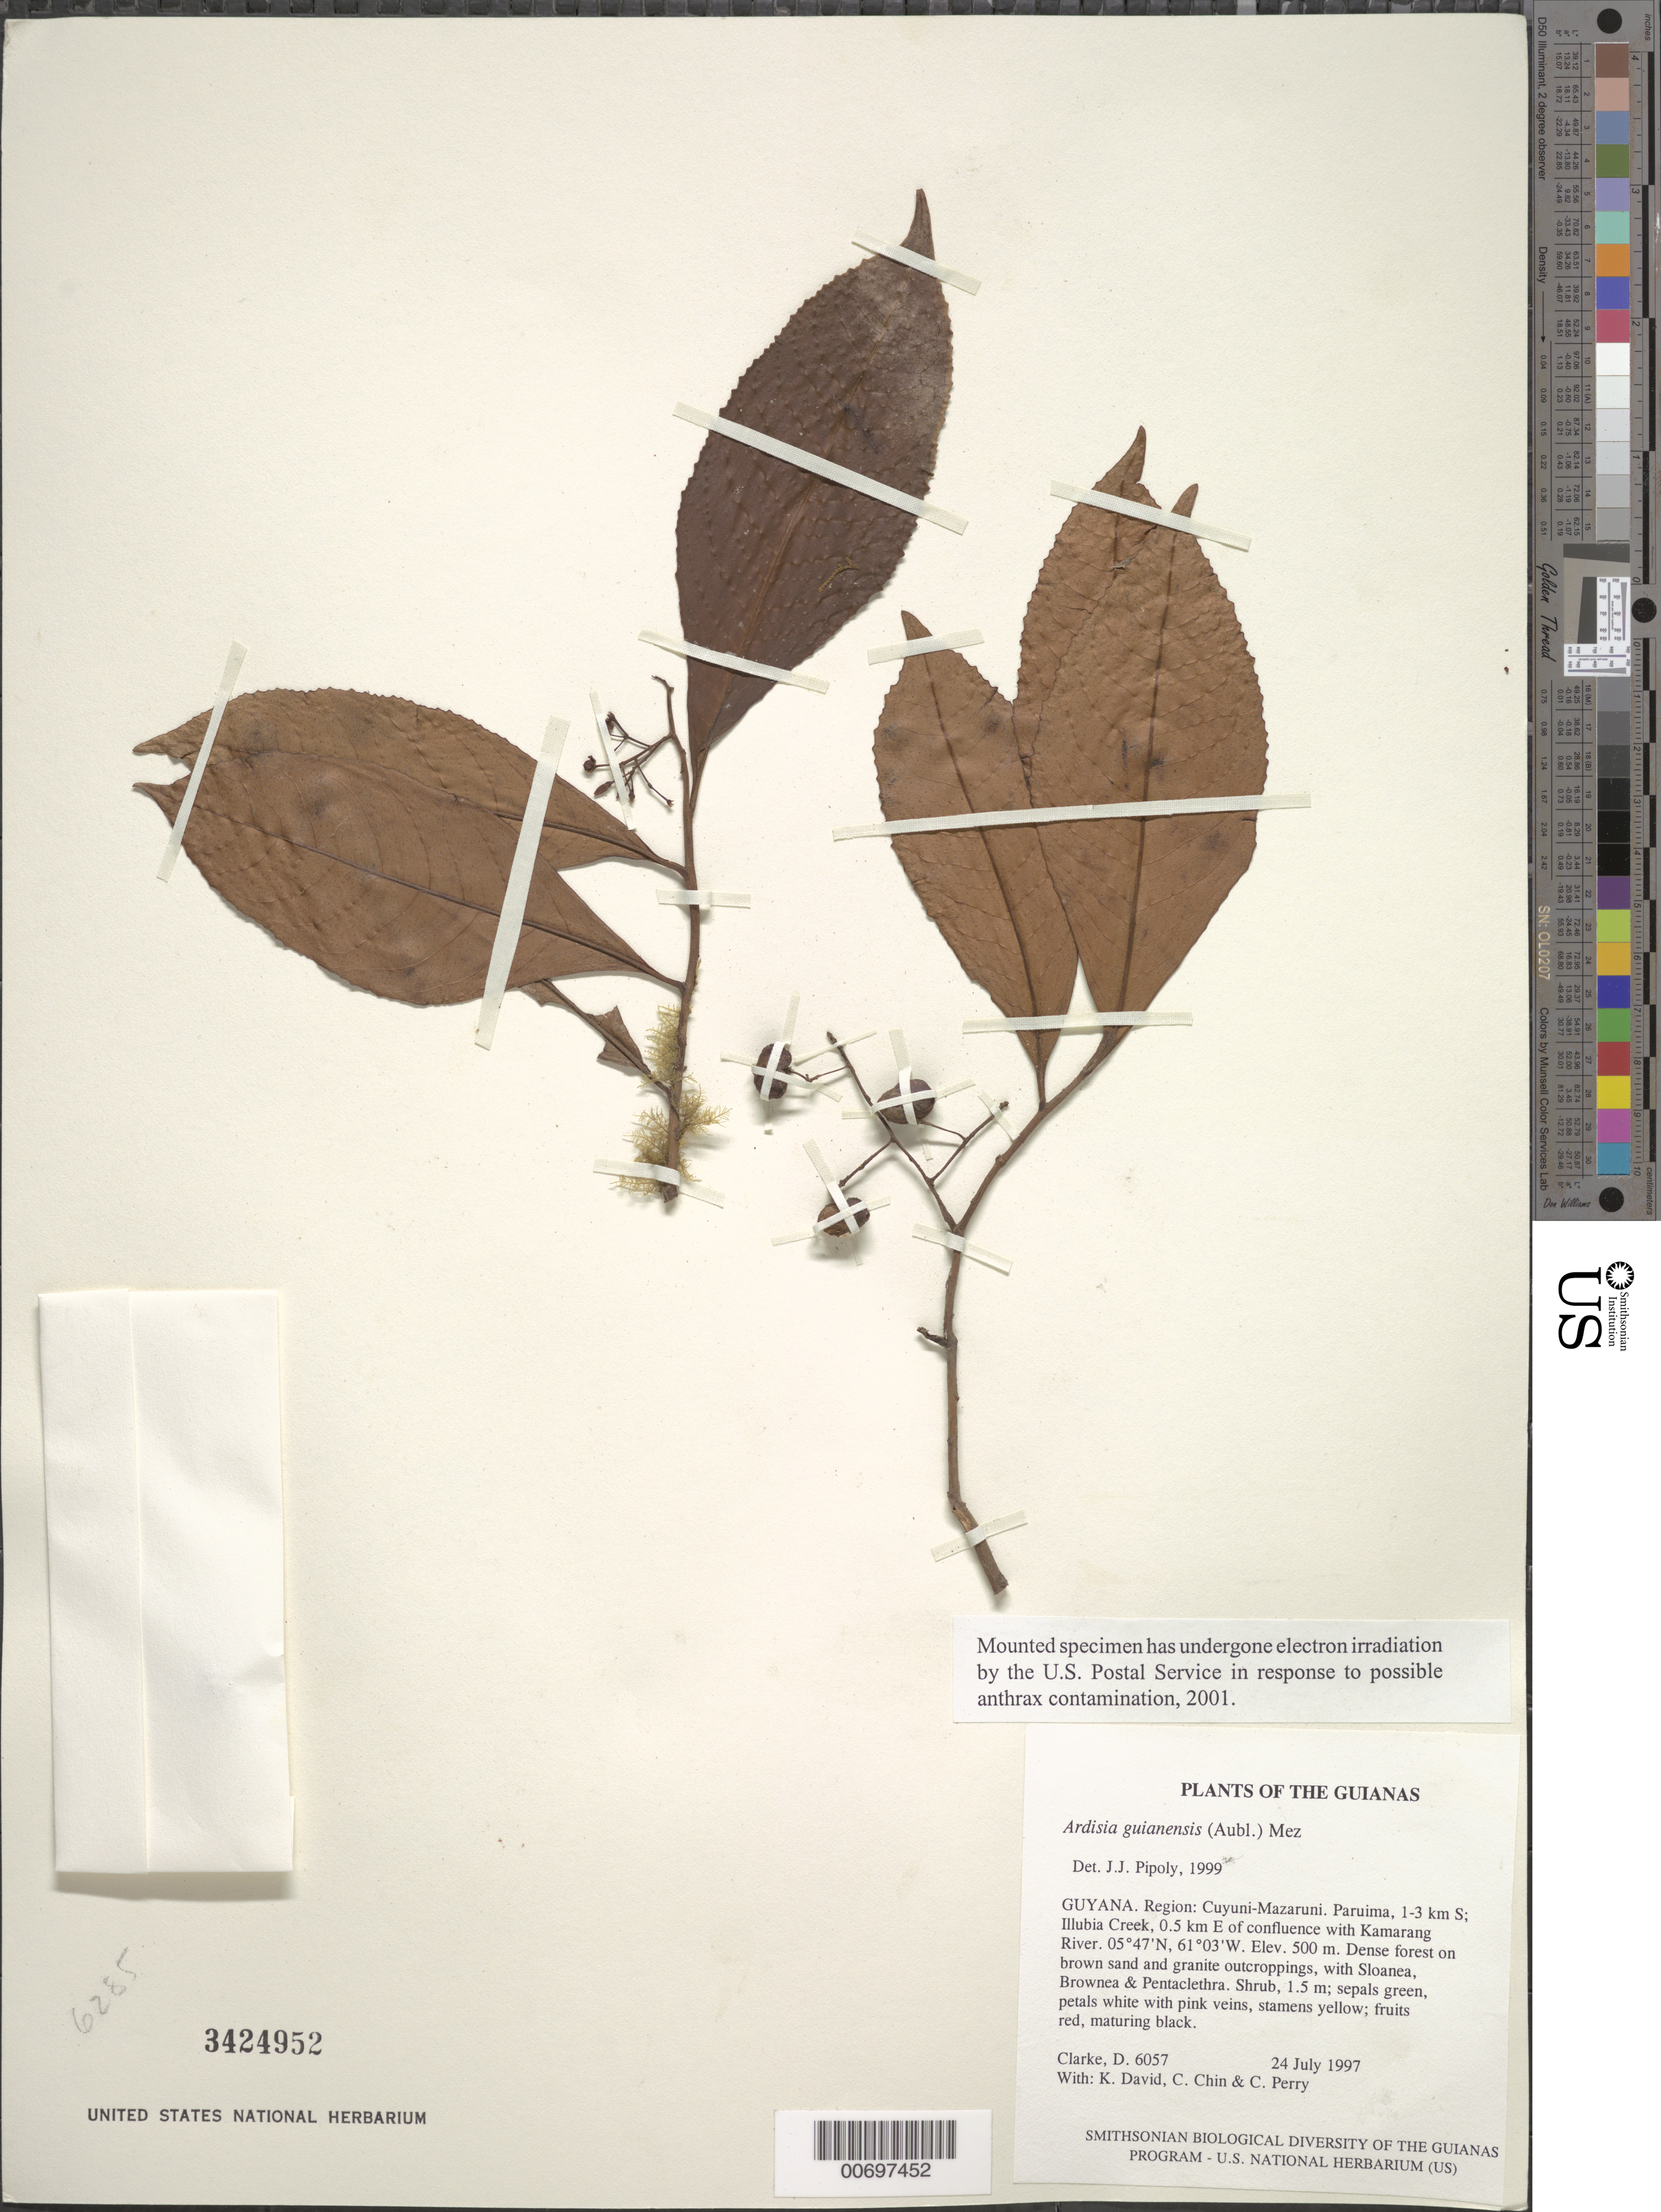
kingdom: Plantae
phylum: Tracheophyta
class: Magnoliopsida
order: Ericales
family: Primulaceae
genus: Ardisia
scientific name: Ardisia guianensis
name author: (Aubl.) Mez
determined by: Pipoly, J. J., III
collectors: H. D. Clarke, K. David, C. Chin & C. Perry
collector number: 6057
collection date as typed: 24 July 1997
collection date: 1997-07-24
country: Guyana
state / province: Cuyuni-Mazaruni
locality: Paruima, 1-3 km S; Illubia Creek, 0.5 km E of confluence with Kamarang River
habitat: Dense forest on brown sand and granite outcroppings, with Sloanea, Brownea & Pentaclethra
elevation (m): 500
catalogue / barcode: US 3424952